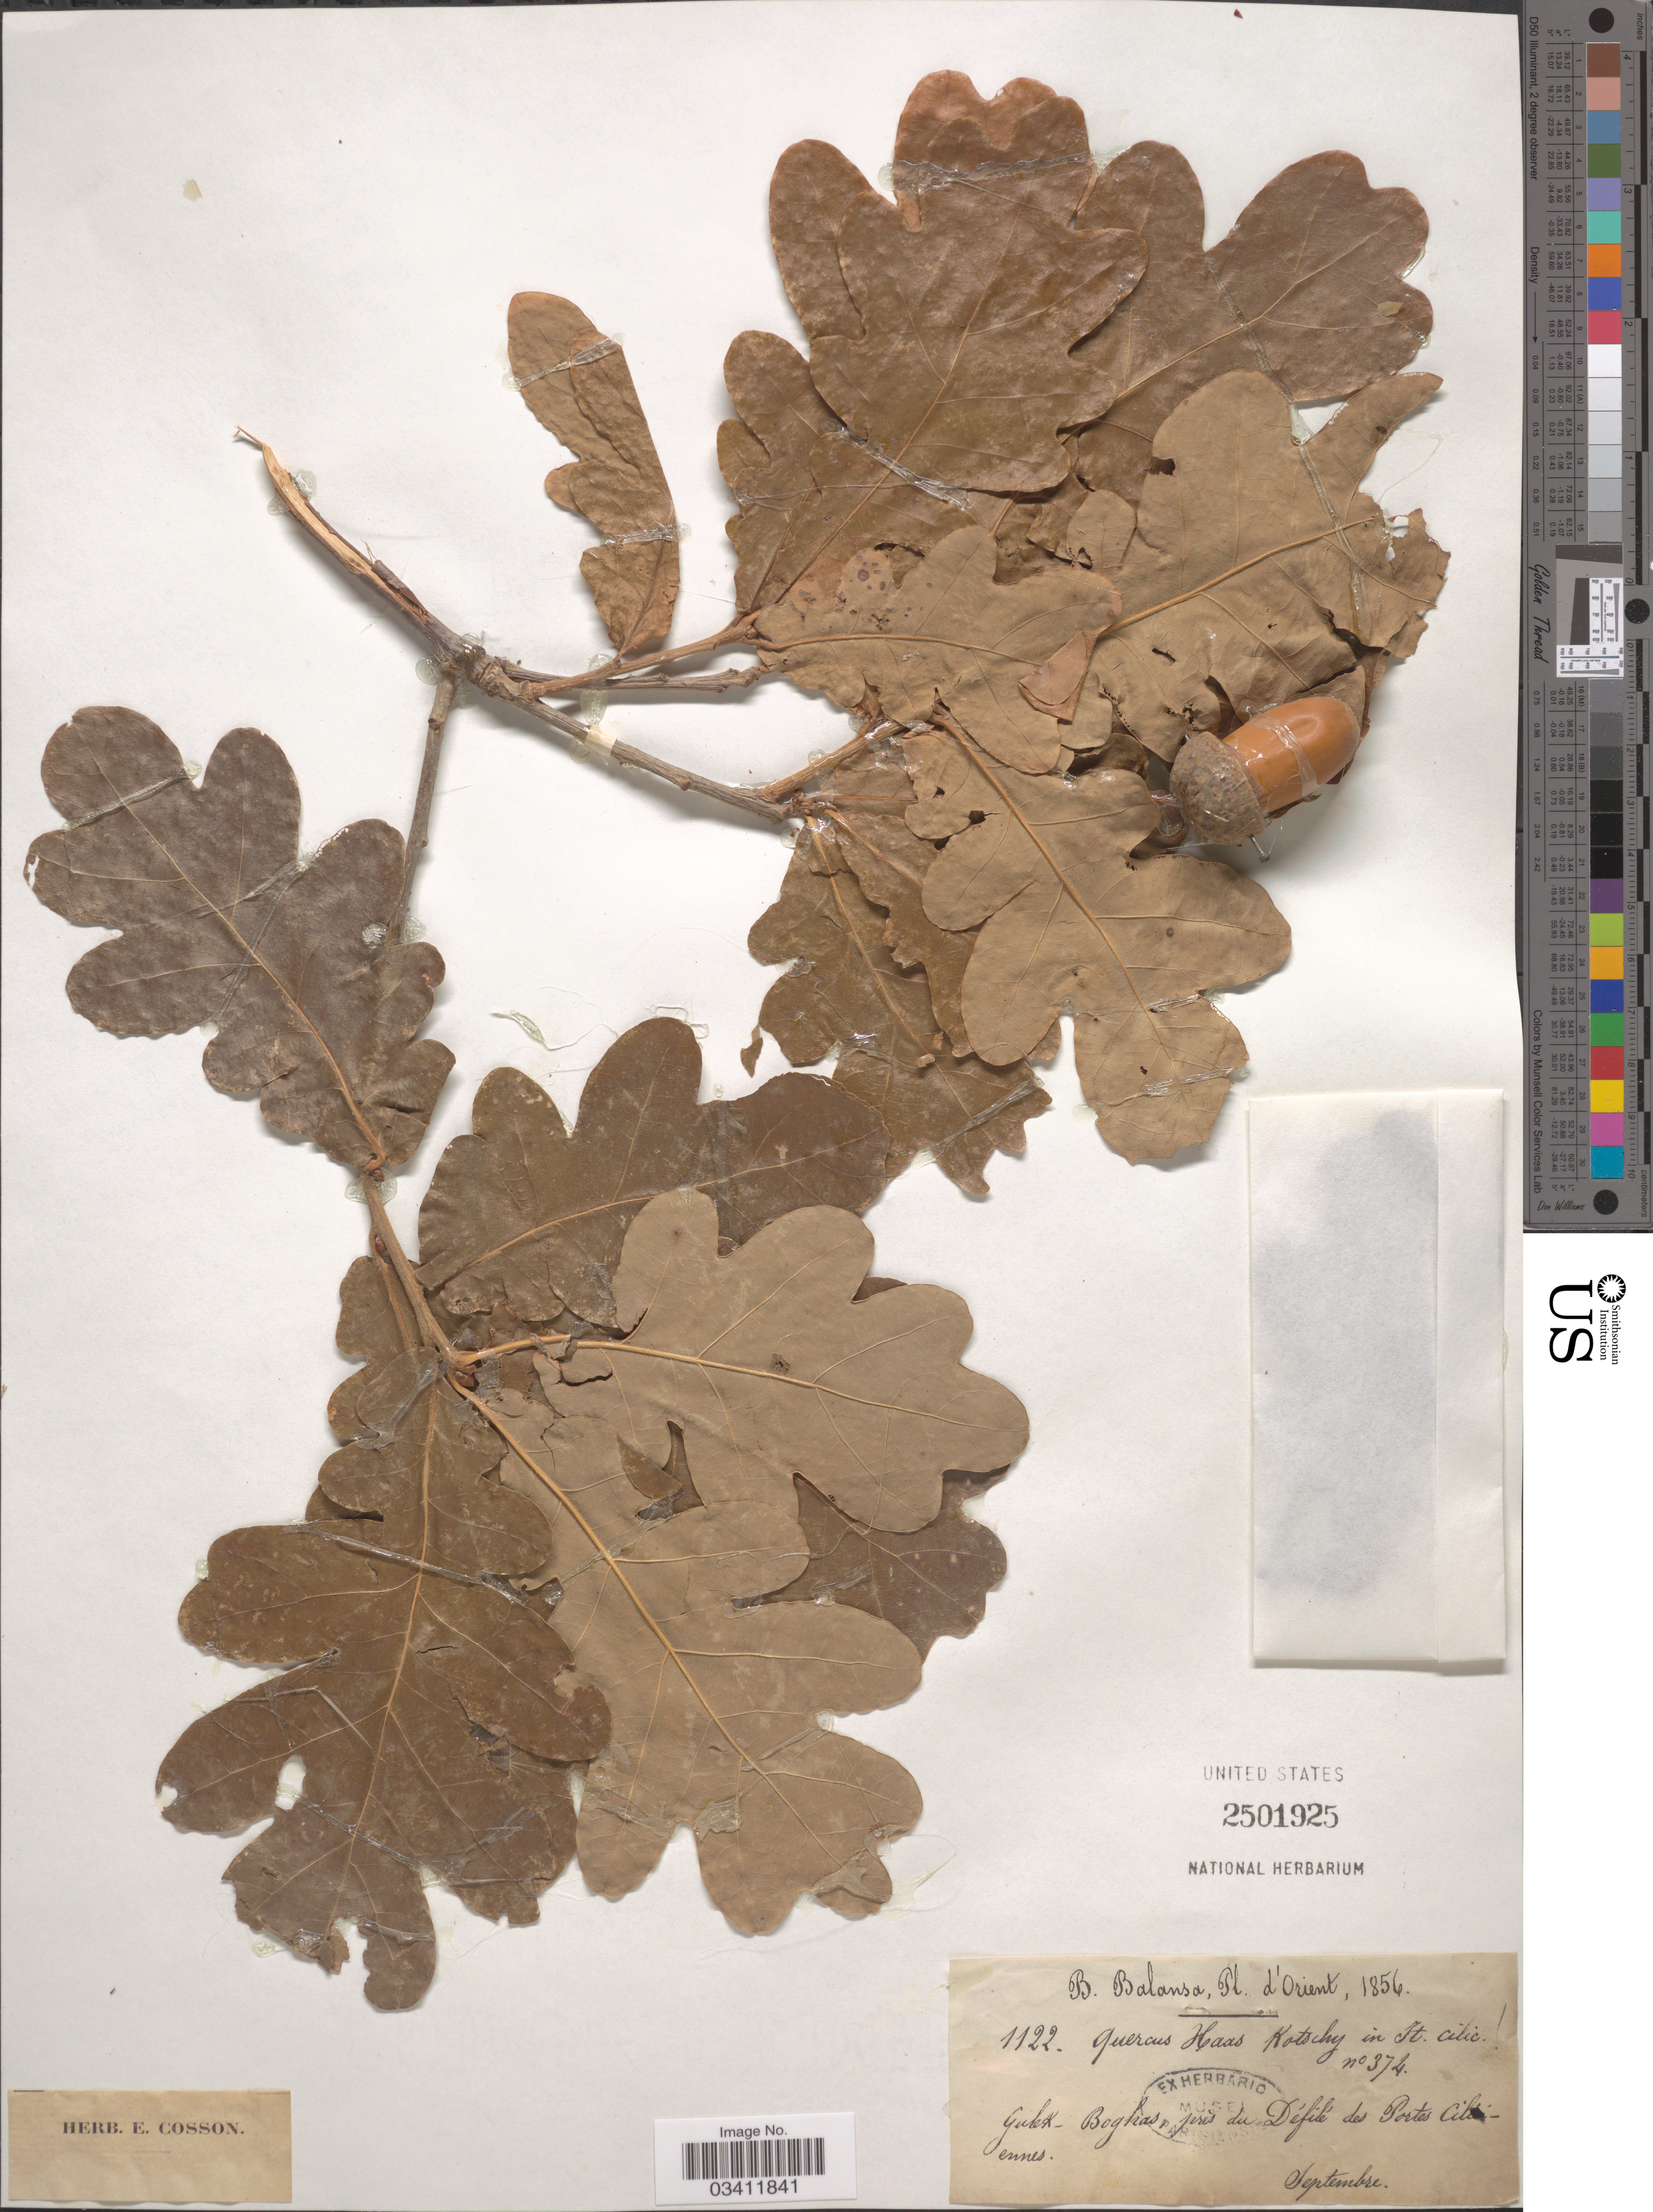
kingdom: Plantae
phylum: Tracheophyta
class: Magnoliopsida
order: Fagales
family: Fagaceae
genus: Quercus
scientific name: Quercus haas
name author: Kotschy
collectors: B. Balansa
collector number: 1122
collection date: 1856-09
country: Turkey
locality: Orient. Gulek-Boghas, prés du Défilé des Portes Cil [illegible text]ennes.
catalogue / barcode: US 2501925